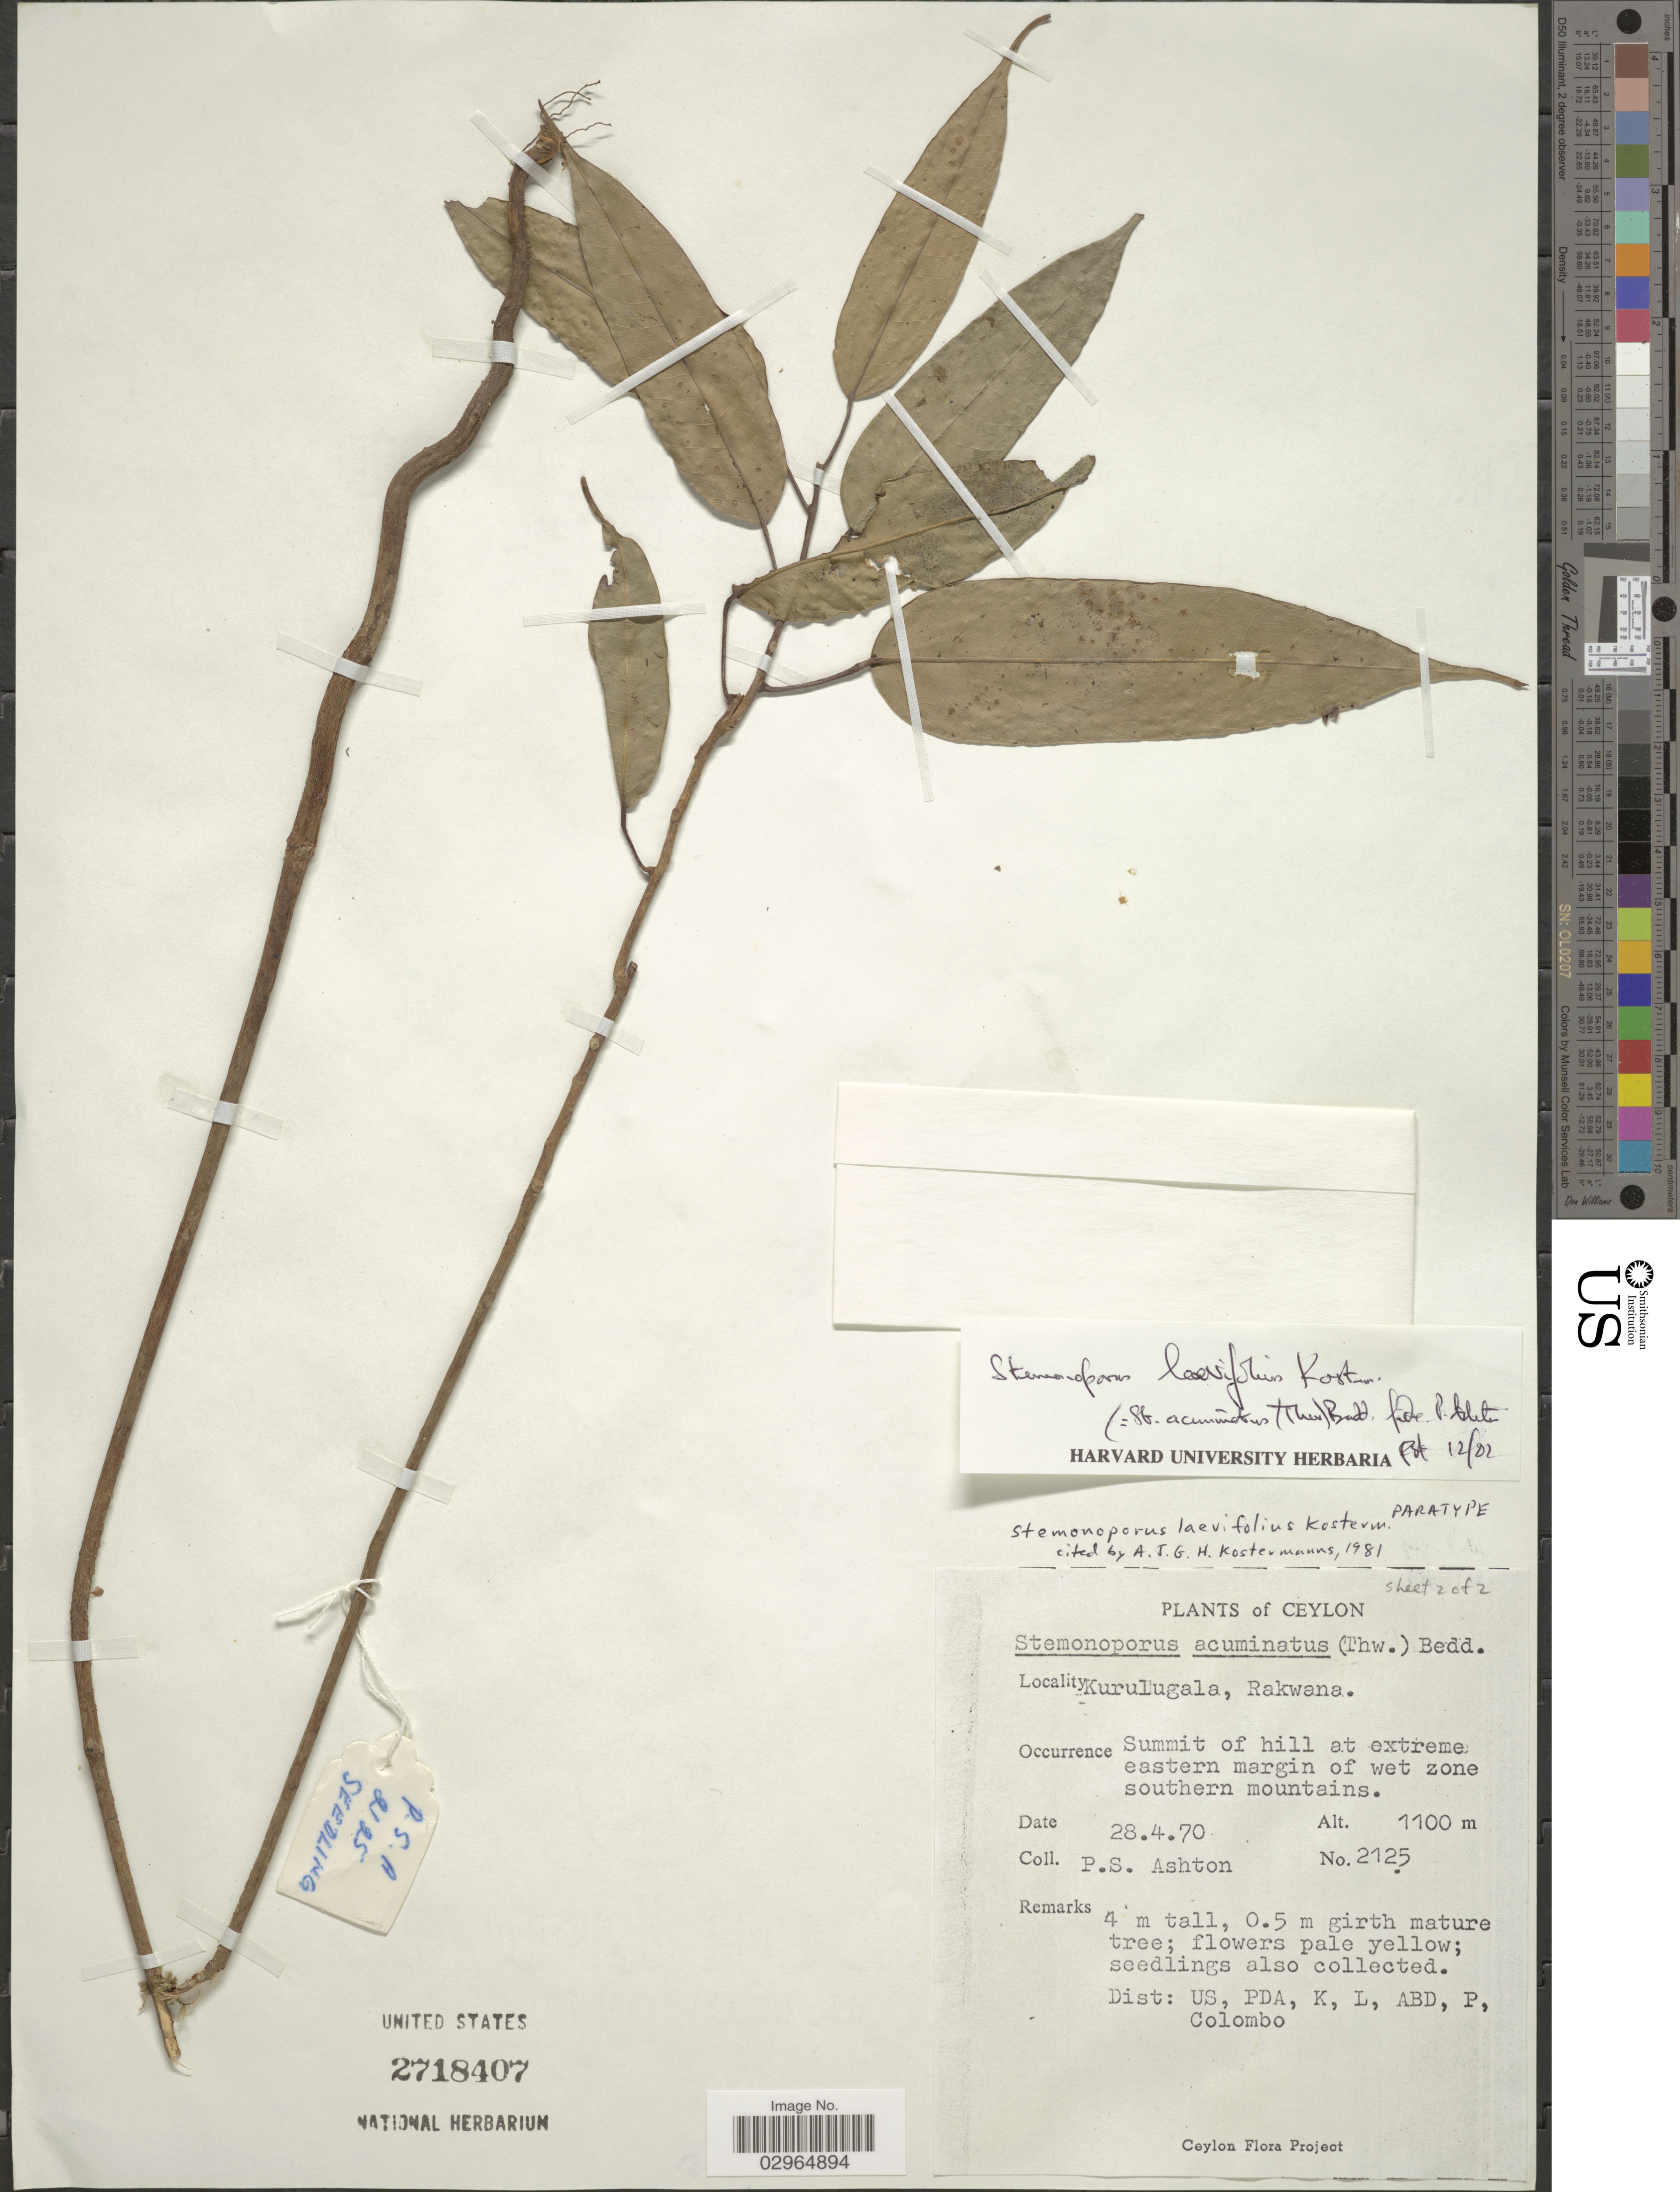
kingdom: Plantae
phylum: Tracheophyta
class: Magnoliopsida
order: Malvales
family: Dipterocarpaceae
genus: Stemonoporus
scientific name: Stemonoporus laevifolius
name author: Kosterm.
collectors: P. S. Ashton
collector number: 2125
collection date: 1970-04-28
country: Sri Lanka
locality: Ceylon. Kurulugala, Rakwana. Eastern margin of wet zone southern mountains.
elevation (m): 1100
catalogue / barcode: US 2718407